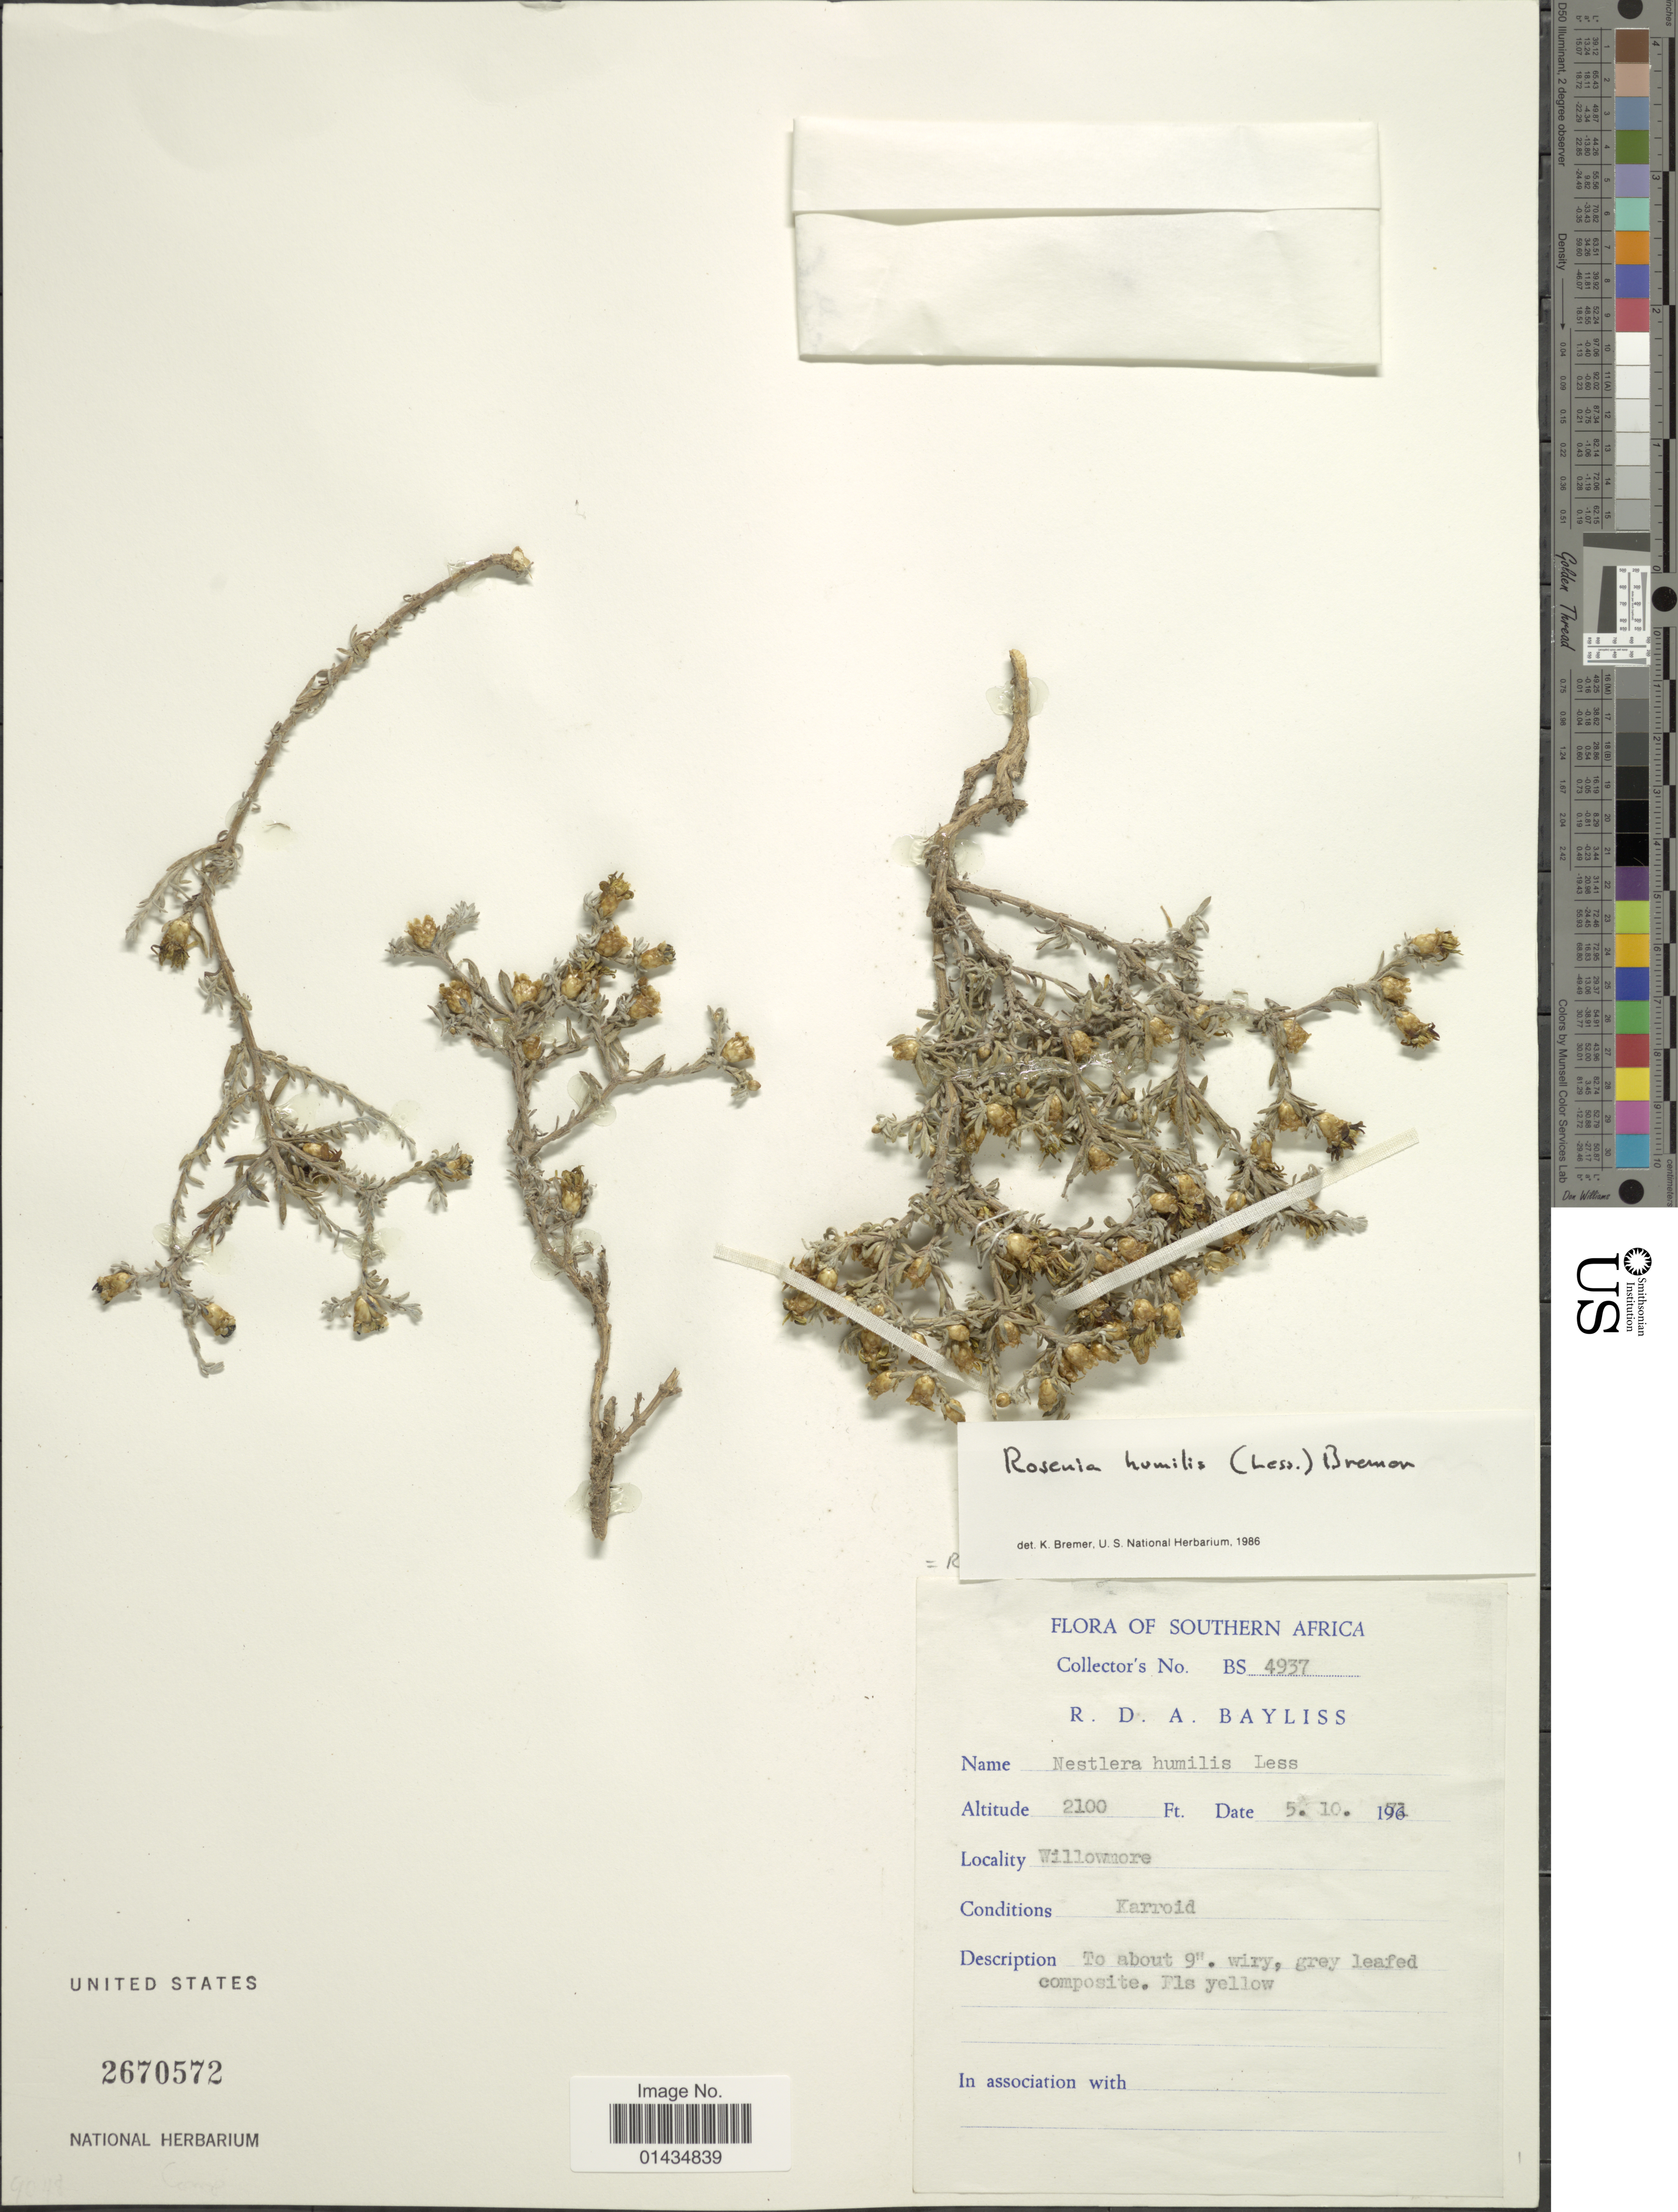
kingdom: Plantae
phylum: Tracheophyta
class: Magnoliopsida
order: Asterales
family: Asteraceae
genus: Rosenia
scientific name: Rosenia humilis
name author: (Less.) K. Bremer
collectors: R. Bayliss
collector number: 4937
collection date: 1971-10-05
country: South Africa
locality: Willowmore, Karroid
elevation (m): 640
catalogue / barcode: US 2670572